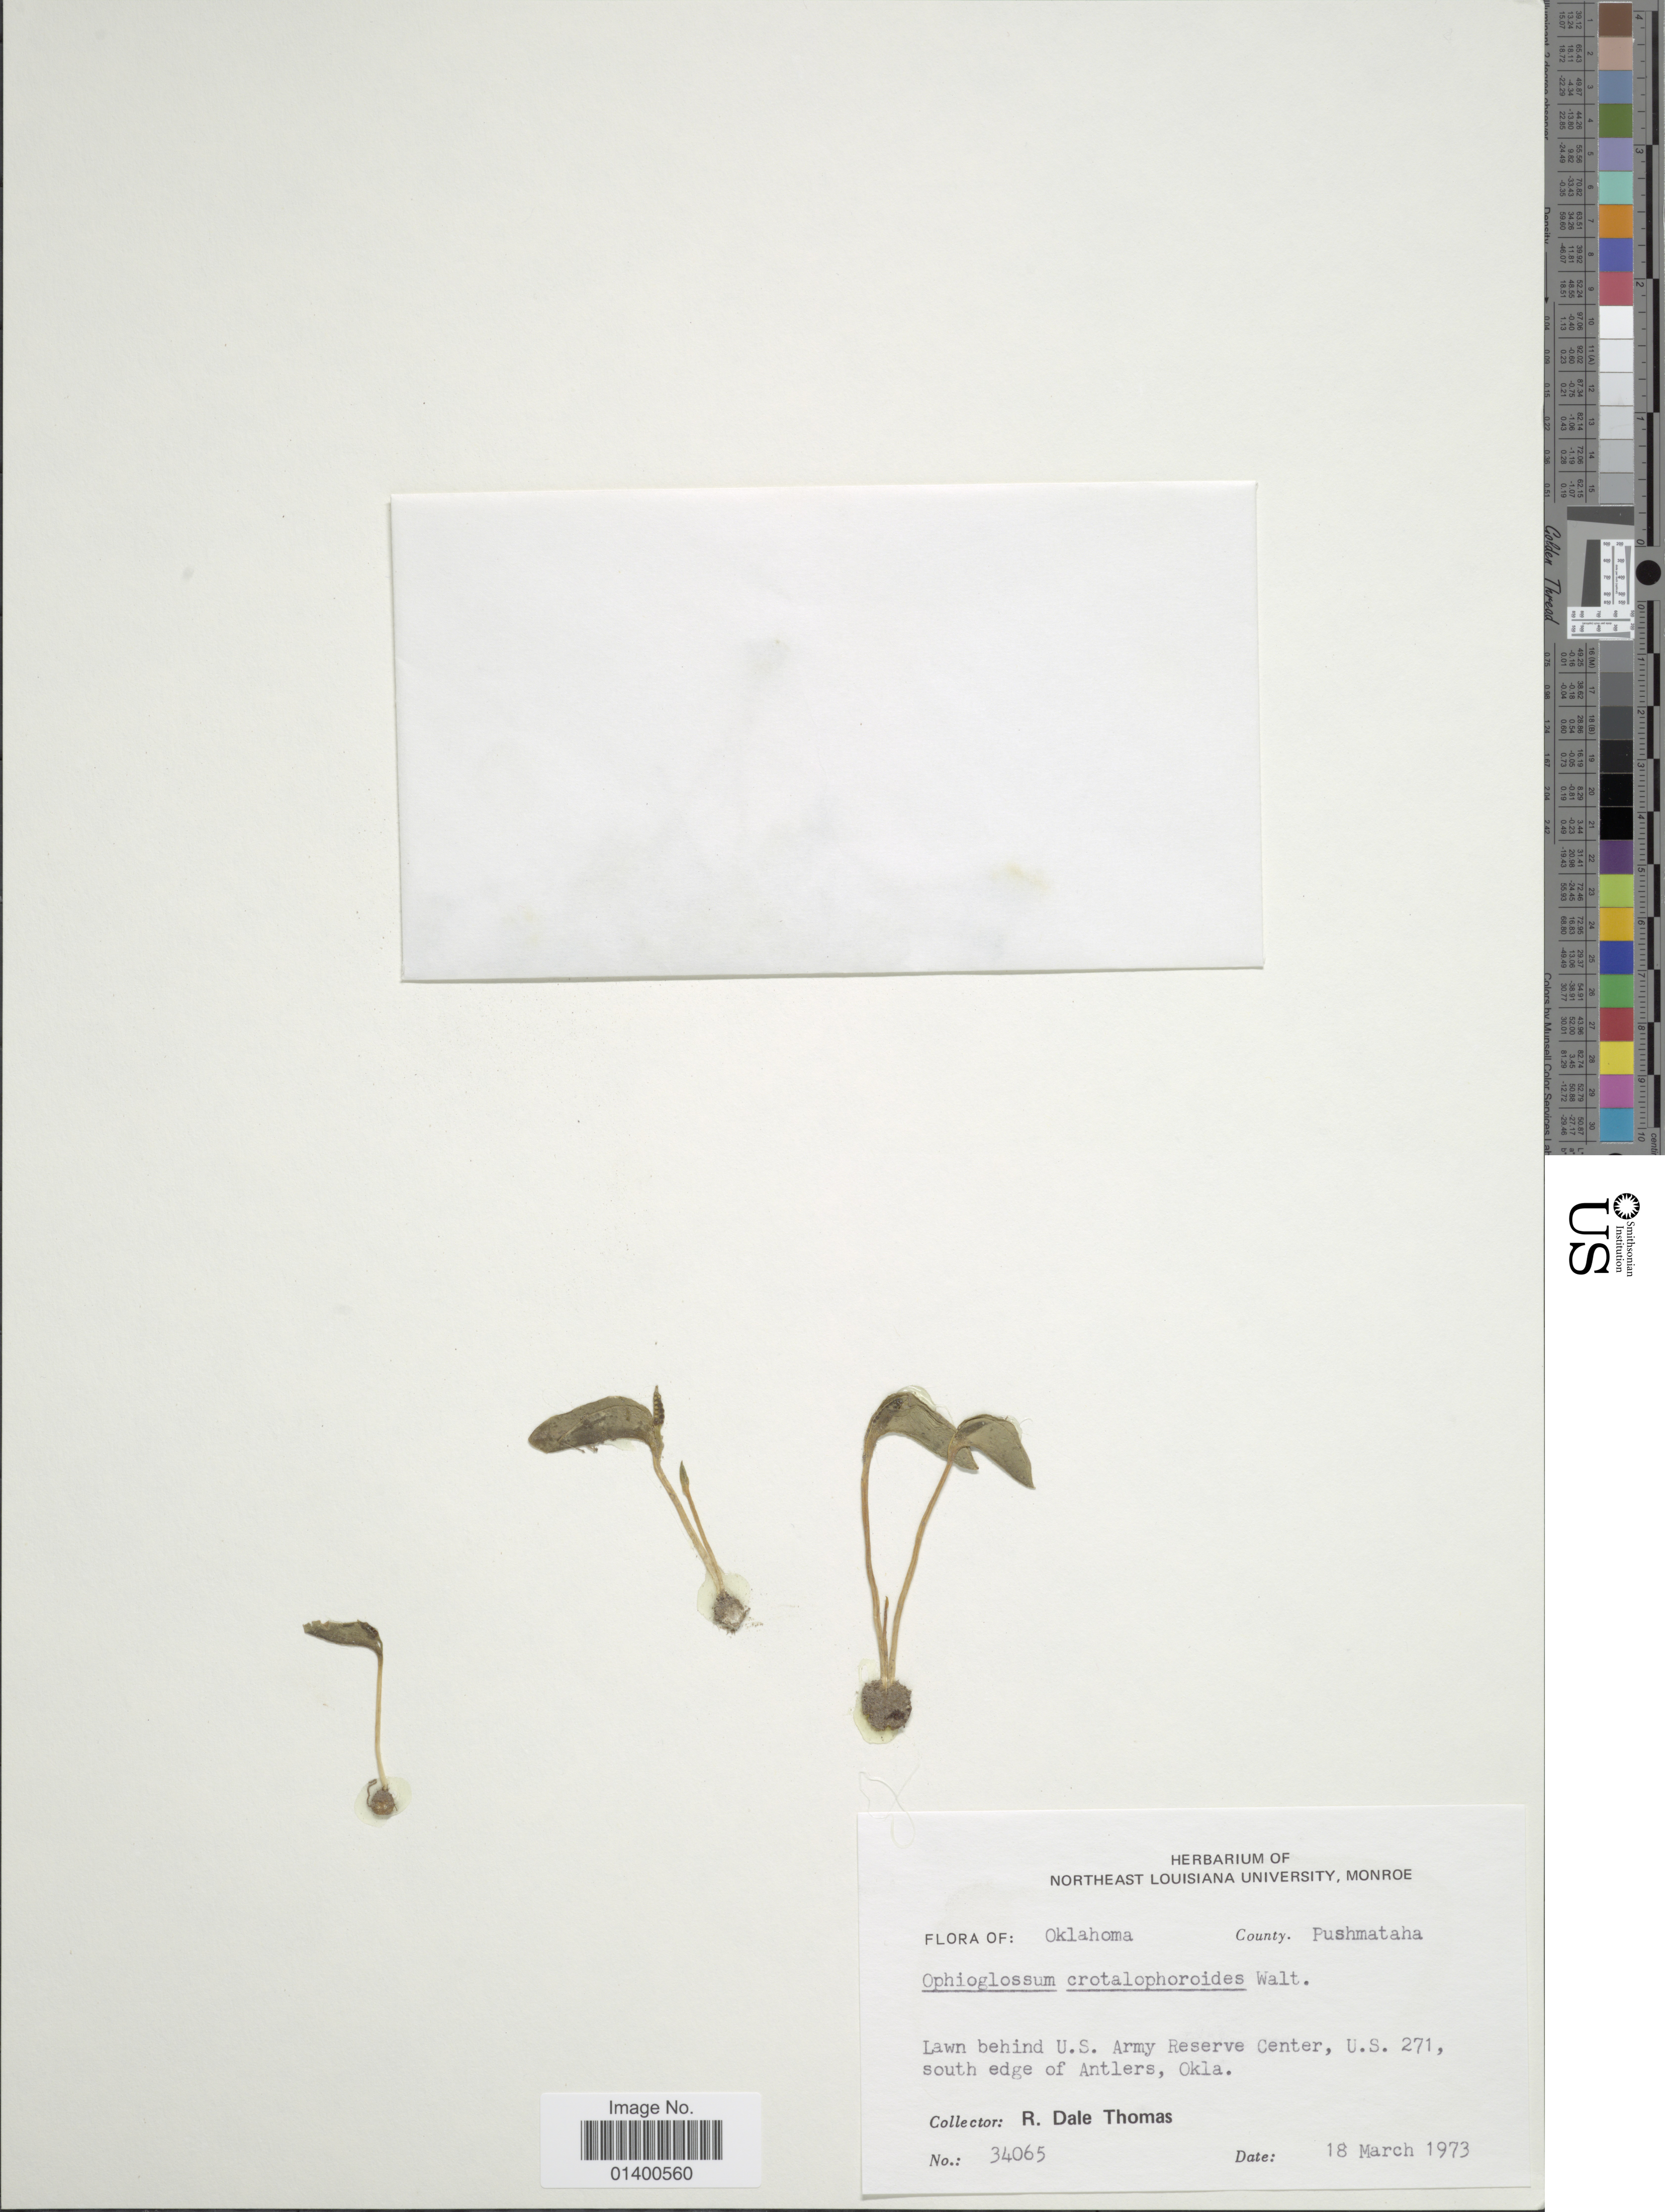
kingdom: Plantae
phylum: Tracheophyta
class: Polypodiopsida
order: Ophioglossales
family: Ophioglossaceae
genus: Ophioglossum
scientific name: Ophioglossum crotalophoroides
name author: Walter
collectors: R. Thomas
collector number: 34065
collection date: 1973-03-18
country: United States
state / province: Oklahoma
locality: County Pushmataha, Lawn behind U.S. Àrmy Reserve Center, U.S. 271, south edge of Antlers